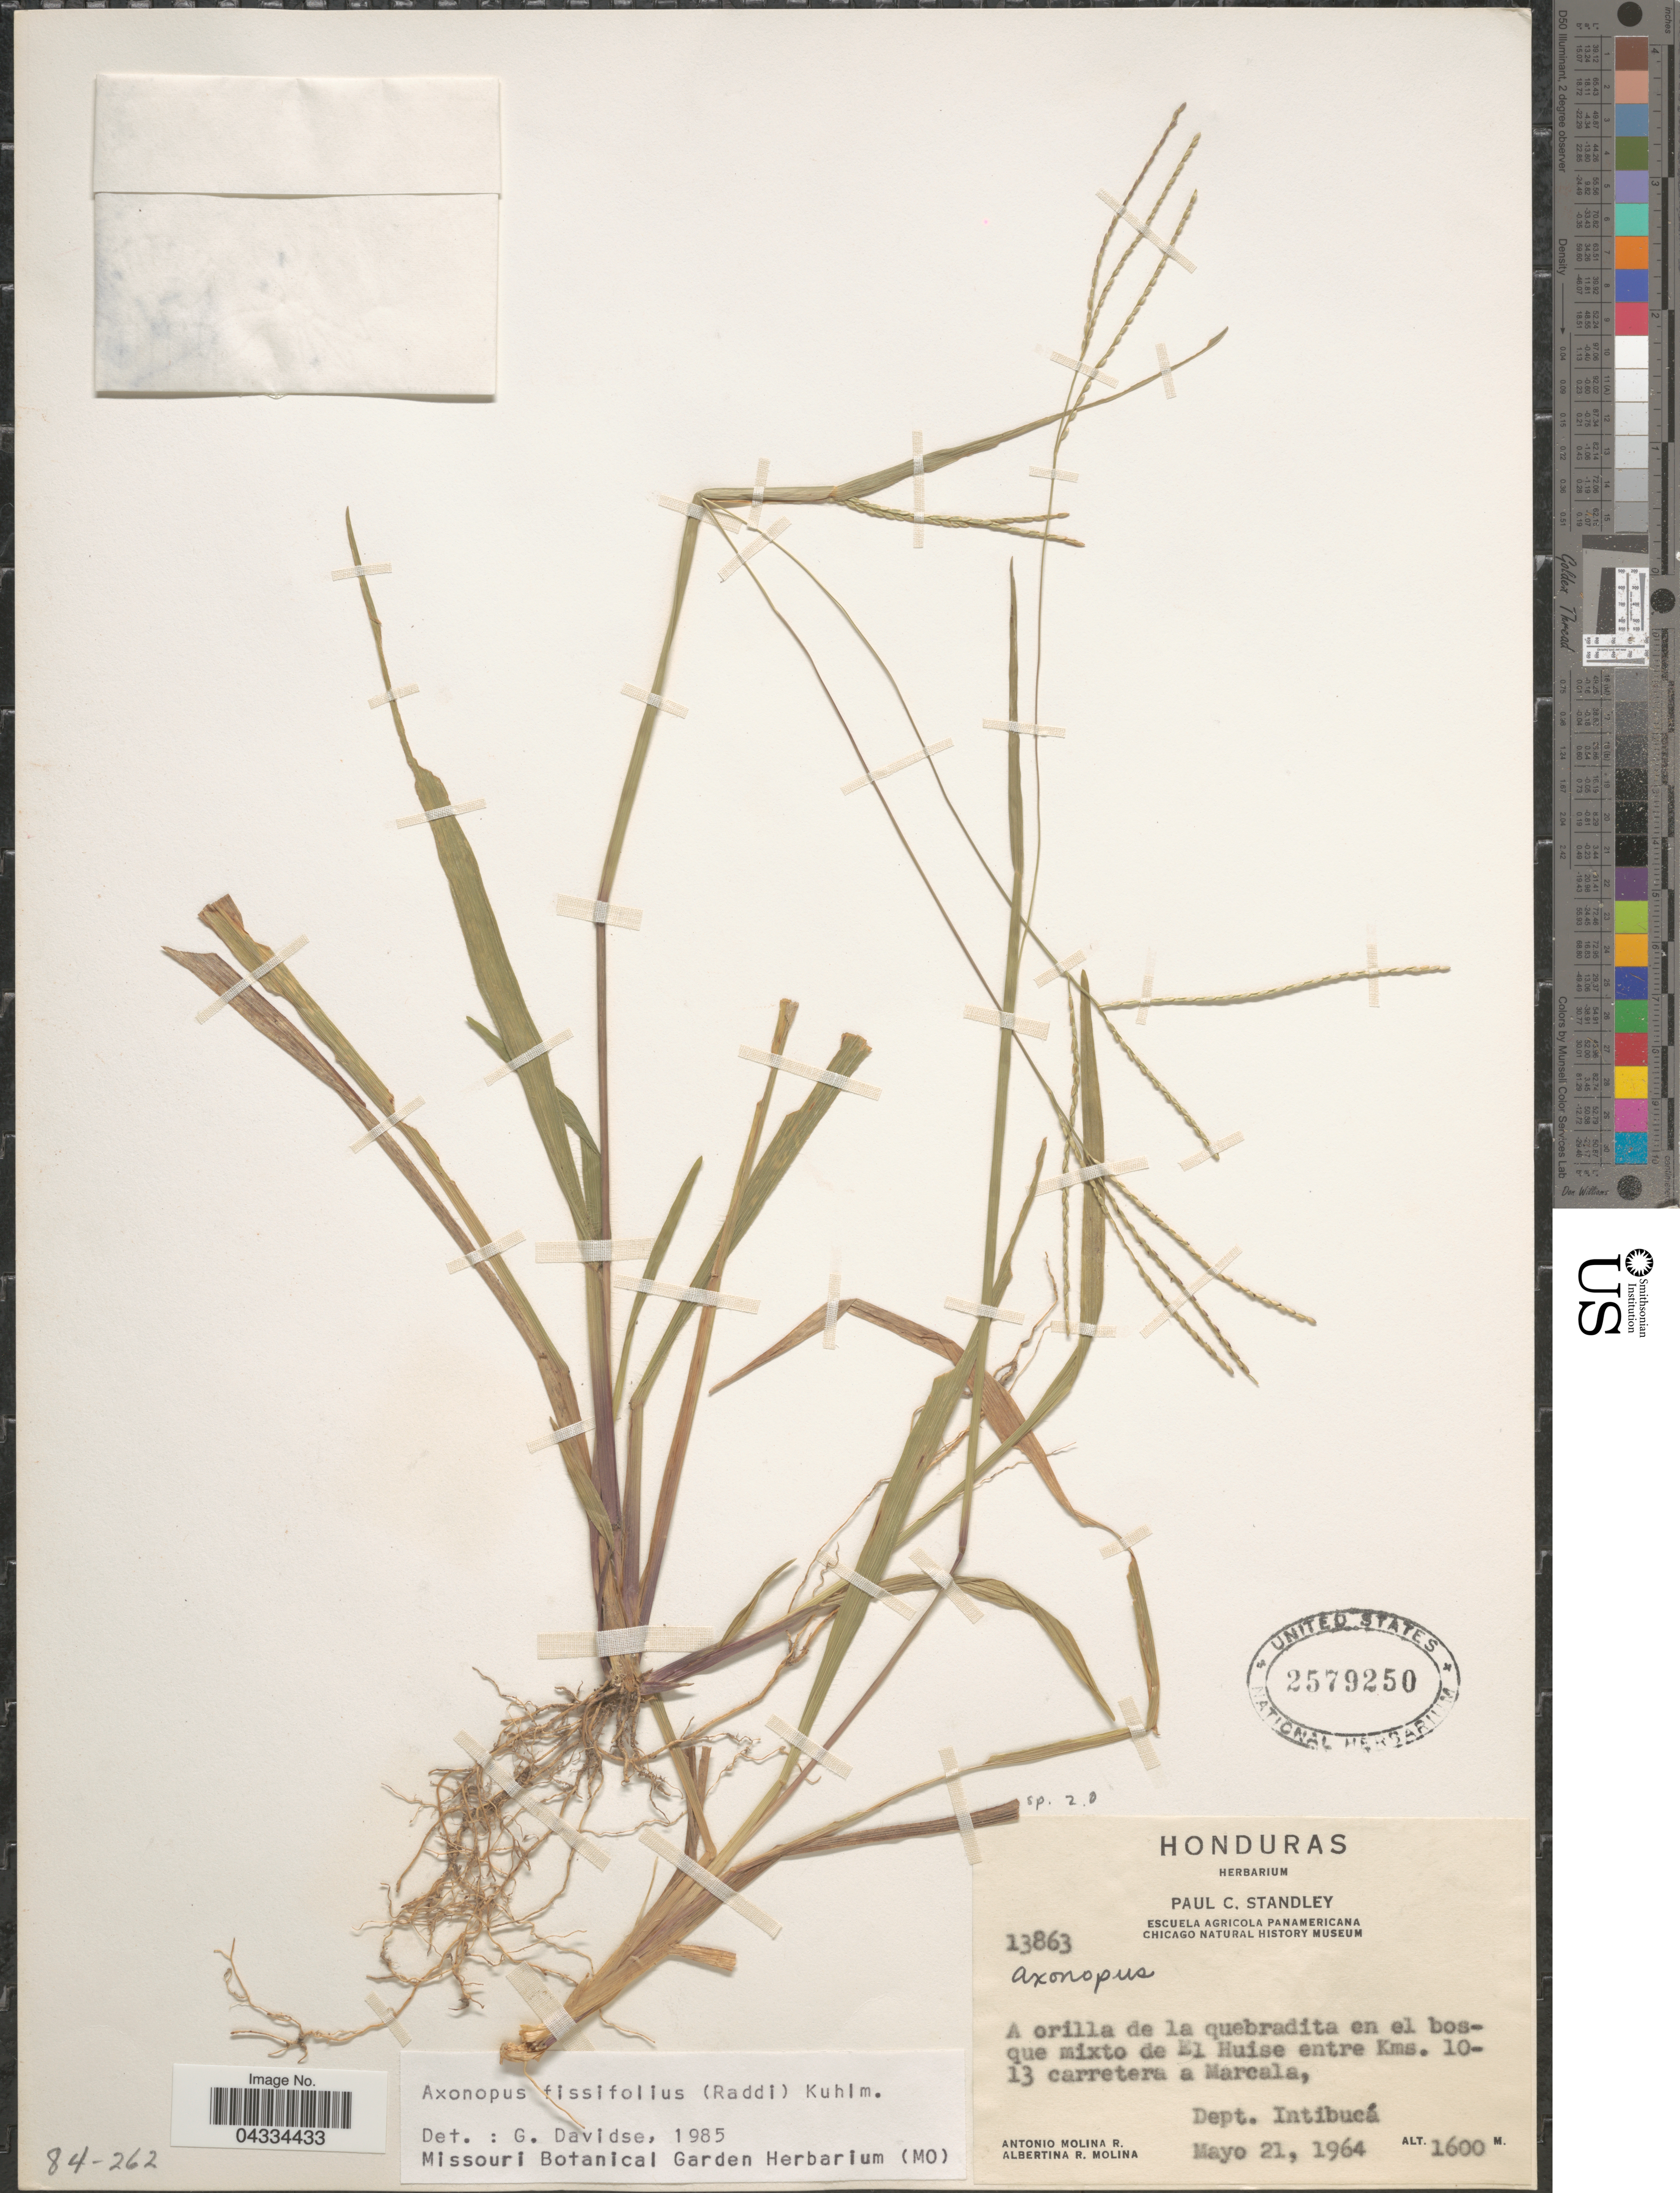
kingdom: Plantae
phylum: Tracheophyta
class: Liliopsida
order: Poales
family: Poaceae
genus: Axonopus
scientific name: Axonopus fissifolius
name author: (Raddi) Kuhlm.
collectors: A. Molina R. & A. R. Molina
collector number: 13863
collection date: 1964-05-21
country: Honduras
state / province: Intibuca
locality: A orilla de la quebradita en el bosque mixto de El Huise entre Kms. 10-13 carretera a Marcala, Dept. Intibucá.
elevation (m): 1600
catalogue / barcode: US 2579250